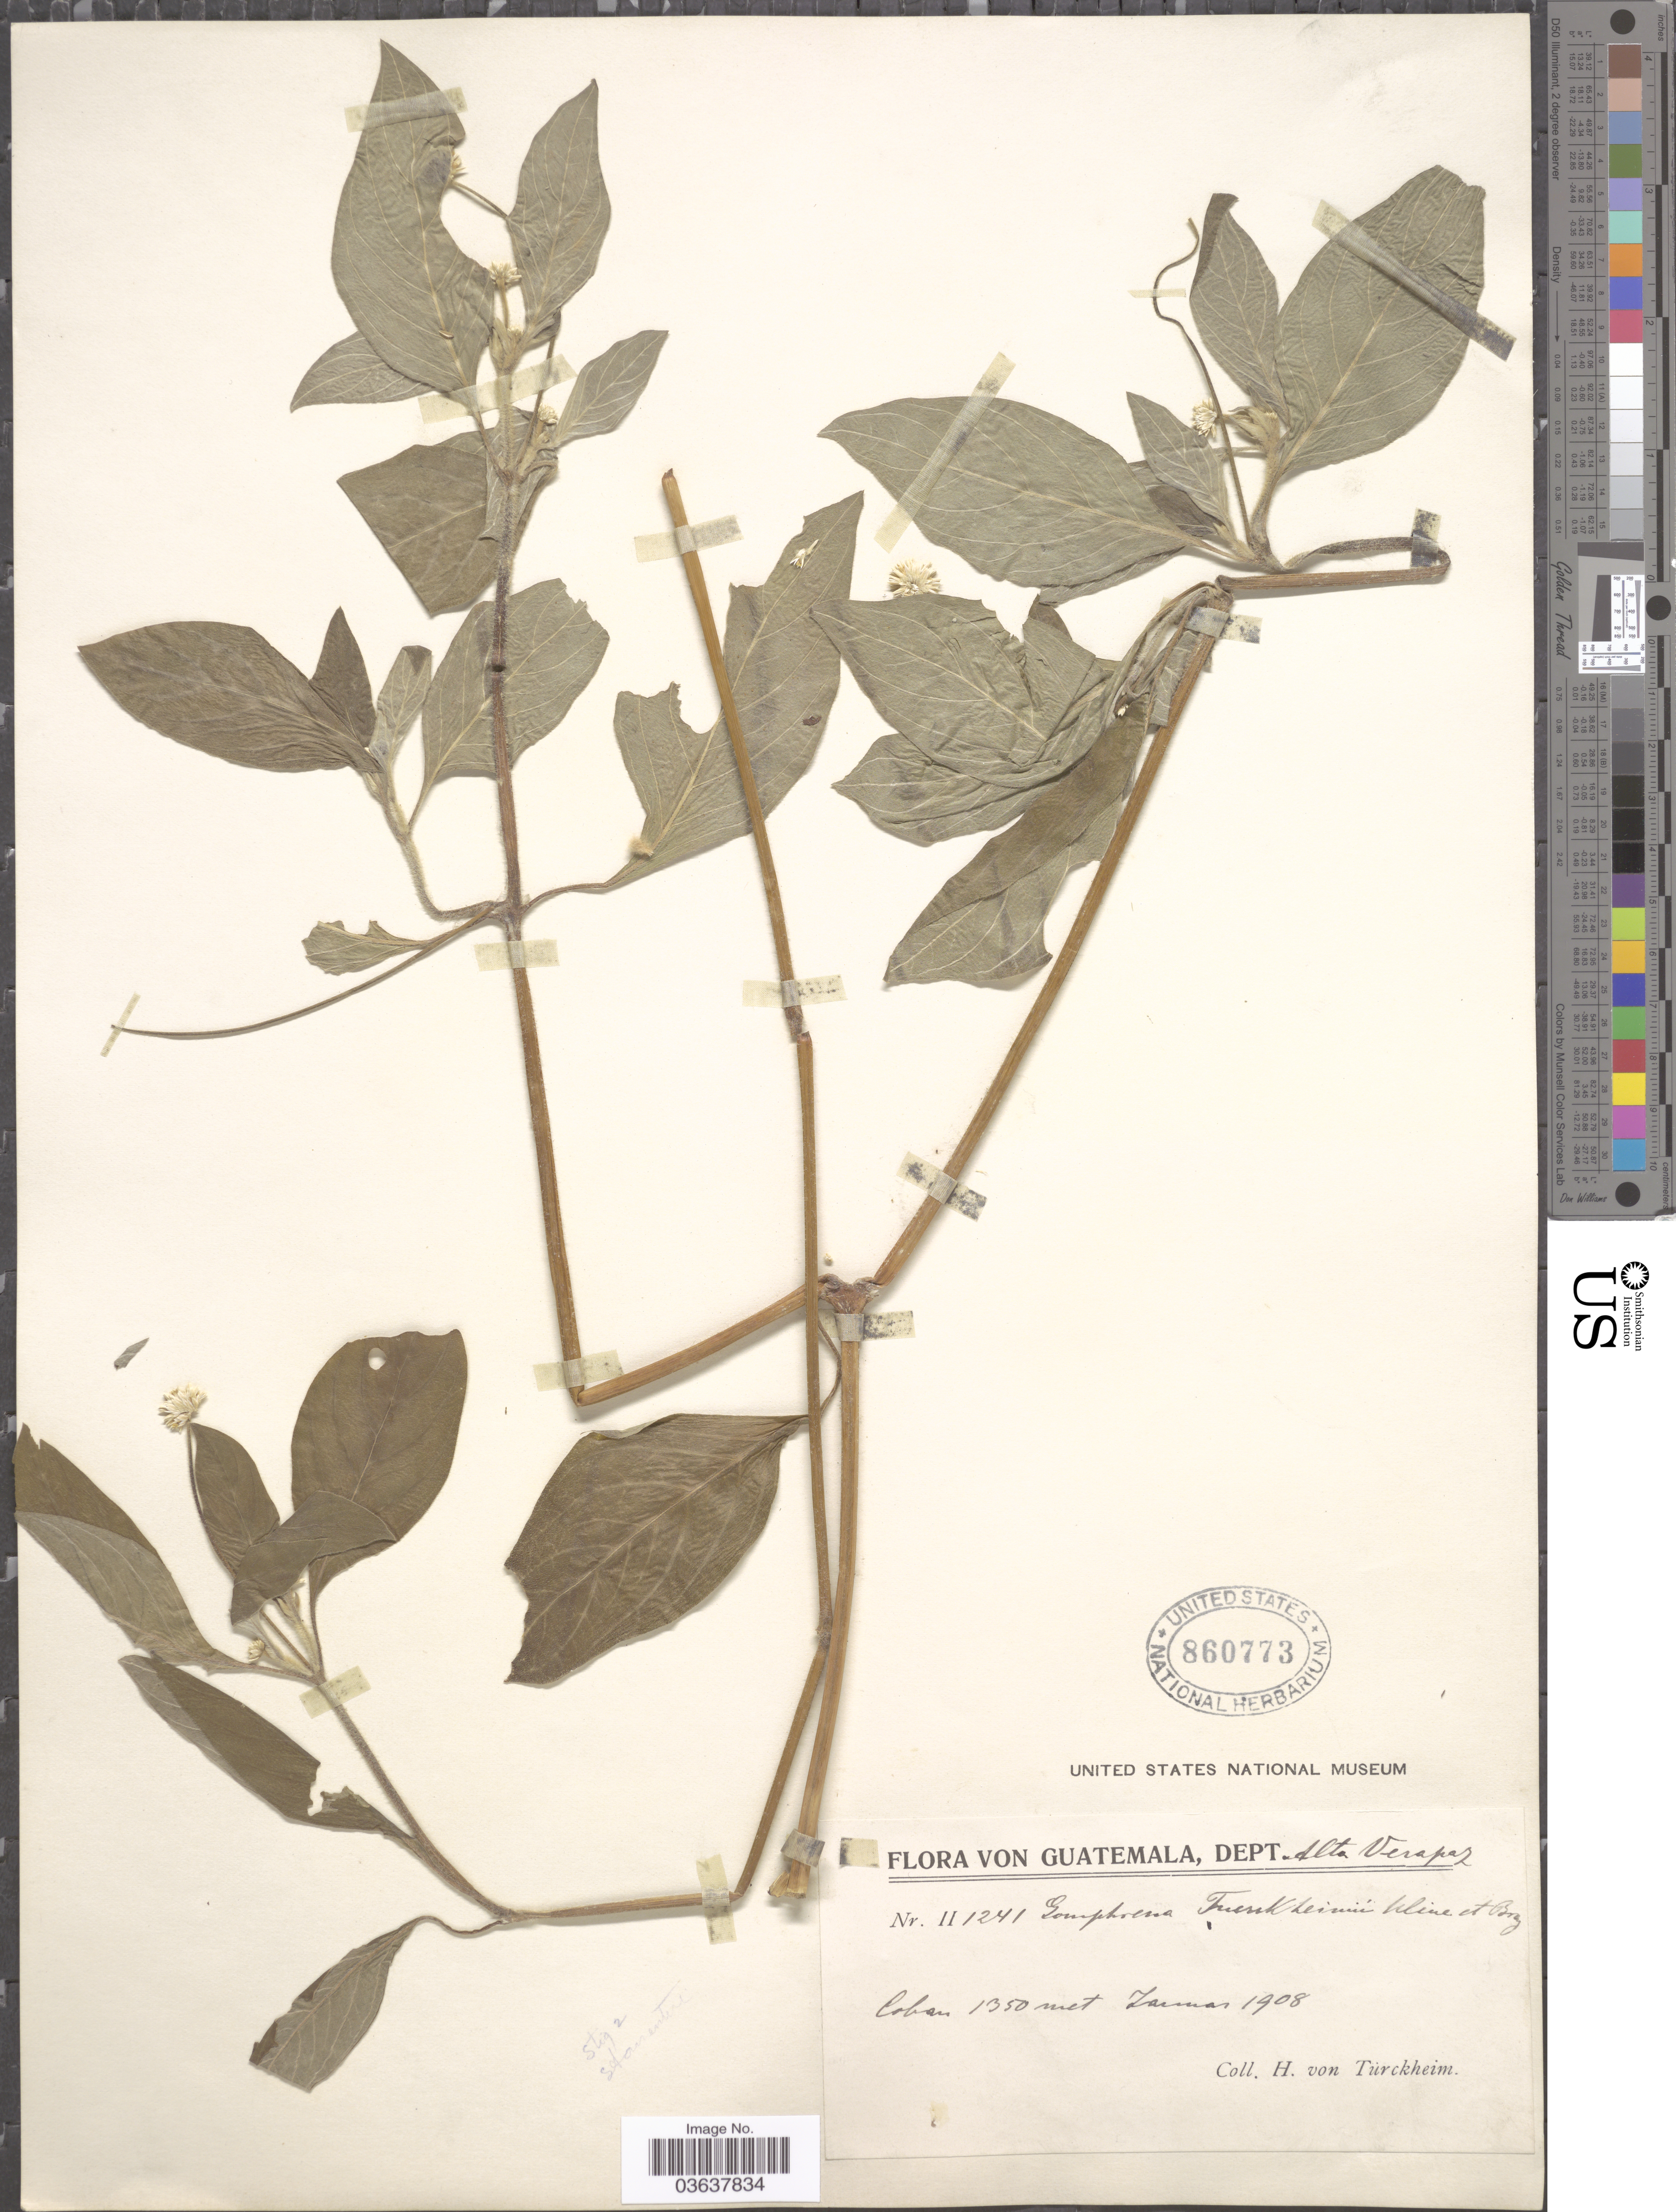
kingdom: Plantae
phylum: Tracheophyta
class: Magnoliopsida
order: Caryophyllales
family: Amaranthaceae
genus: Gomphrena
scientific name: Gomphrena tuerckheimii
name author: Uline & W.L. Bray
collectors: H. von Türckheim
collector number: II1241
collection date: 1908-01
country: Guatemala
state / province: Alta Verapaz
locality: Dept. Alta Verapaz. Coban.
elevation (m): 1350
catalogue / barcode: US 860773